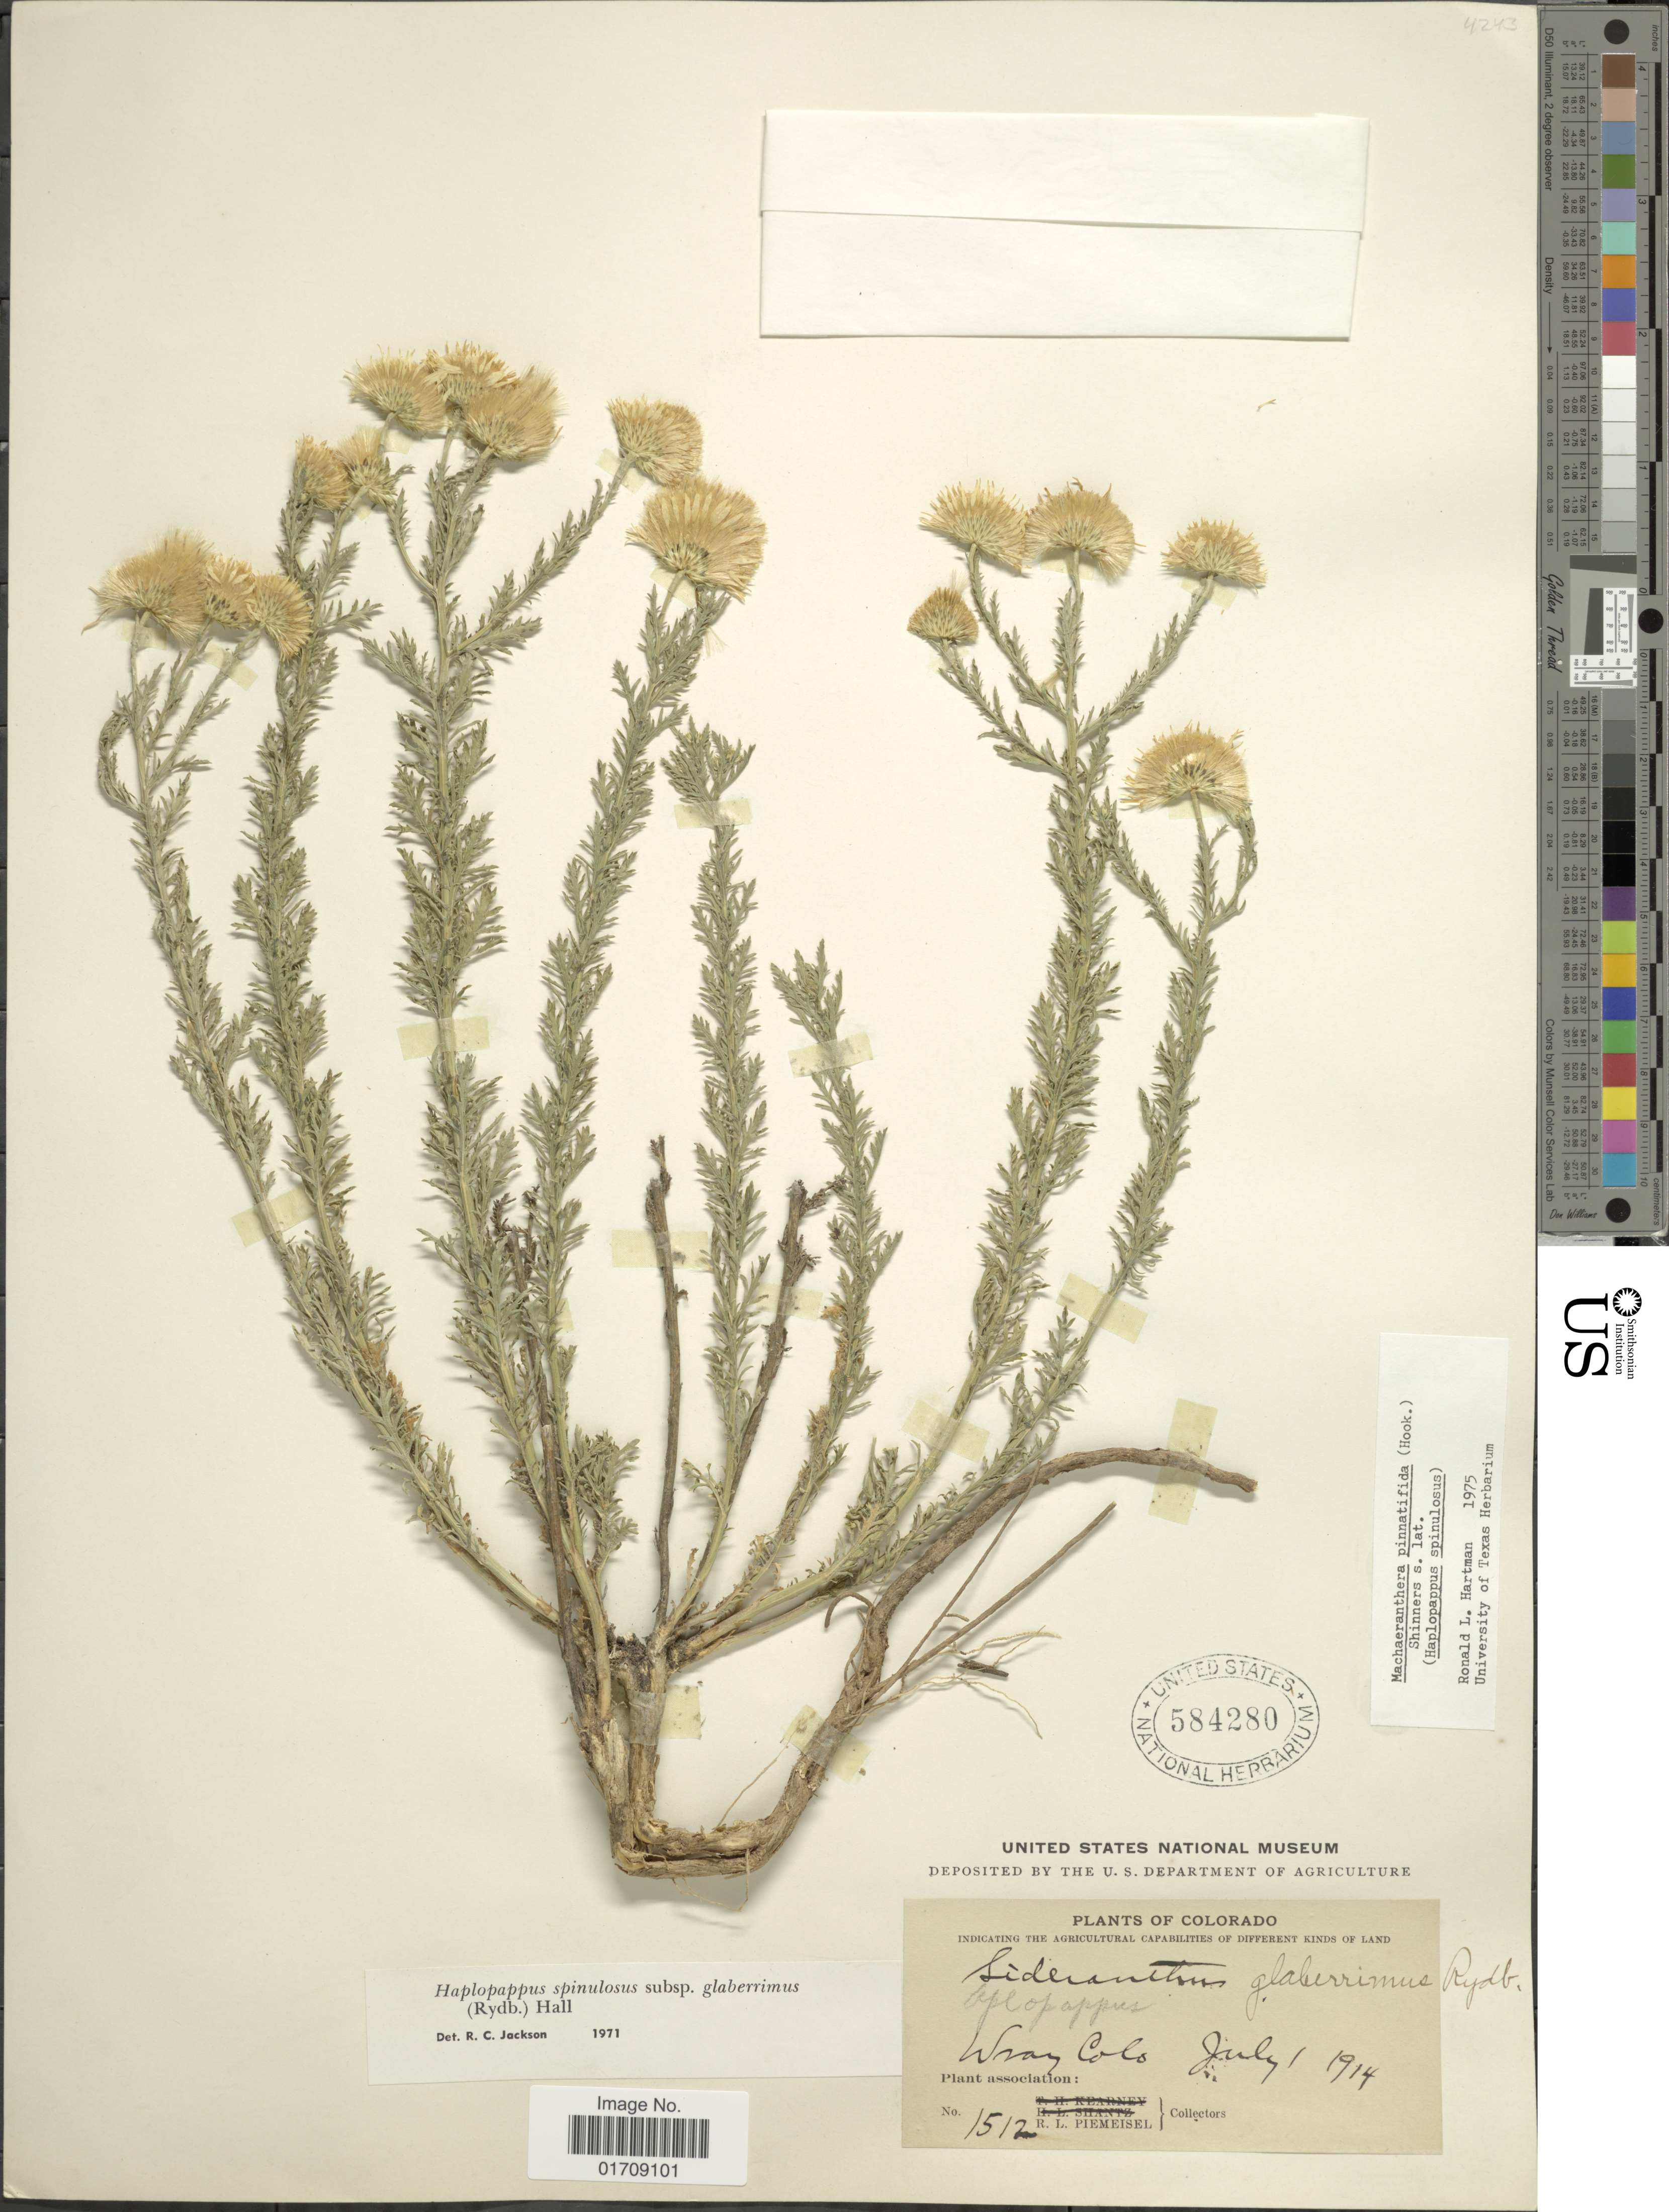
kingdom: Plantae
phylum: Tracheophyta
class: Magnoliopsida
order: Asterales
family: Asteraceae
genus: Machaeranthera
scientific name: Machaeranthera pinnatifida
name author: (Hook.) Shinners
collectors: R. L. Piemeisel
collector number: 1512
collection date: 1914-07-01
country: United States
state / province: Colorado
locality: Wray, Colo.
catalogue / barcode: US 584280